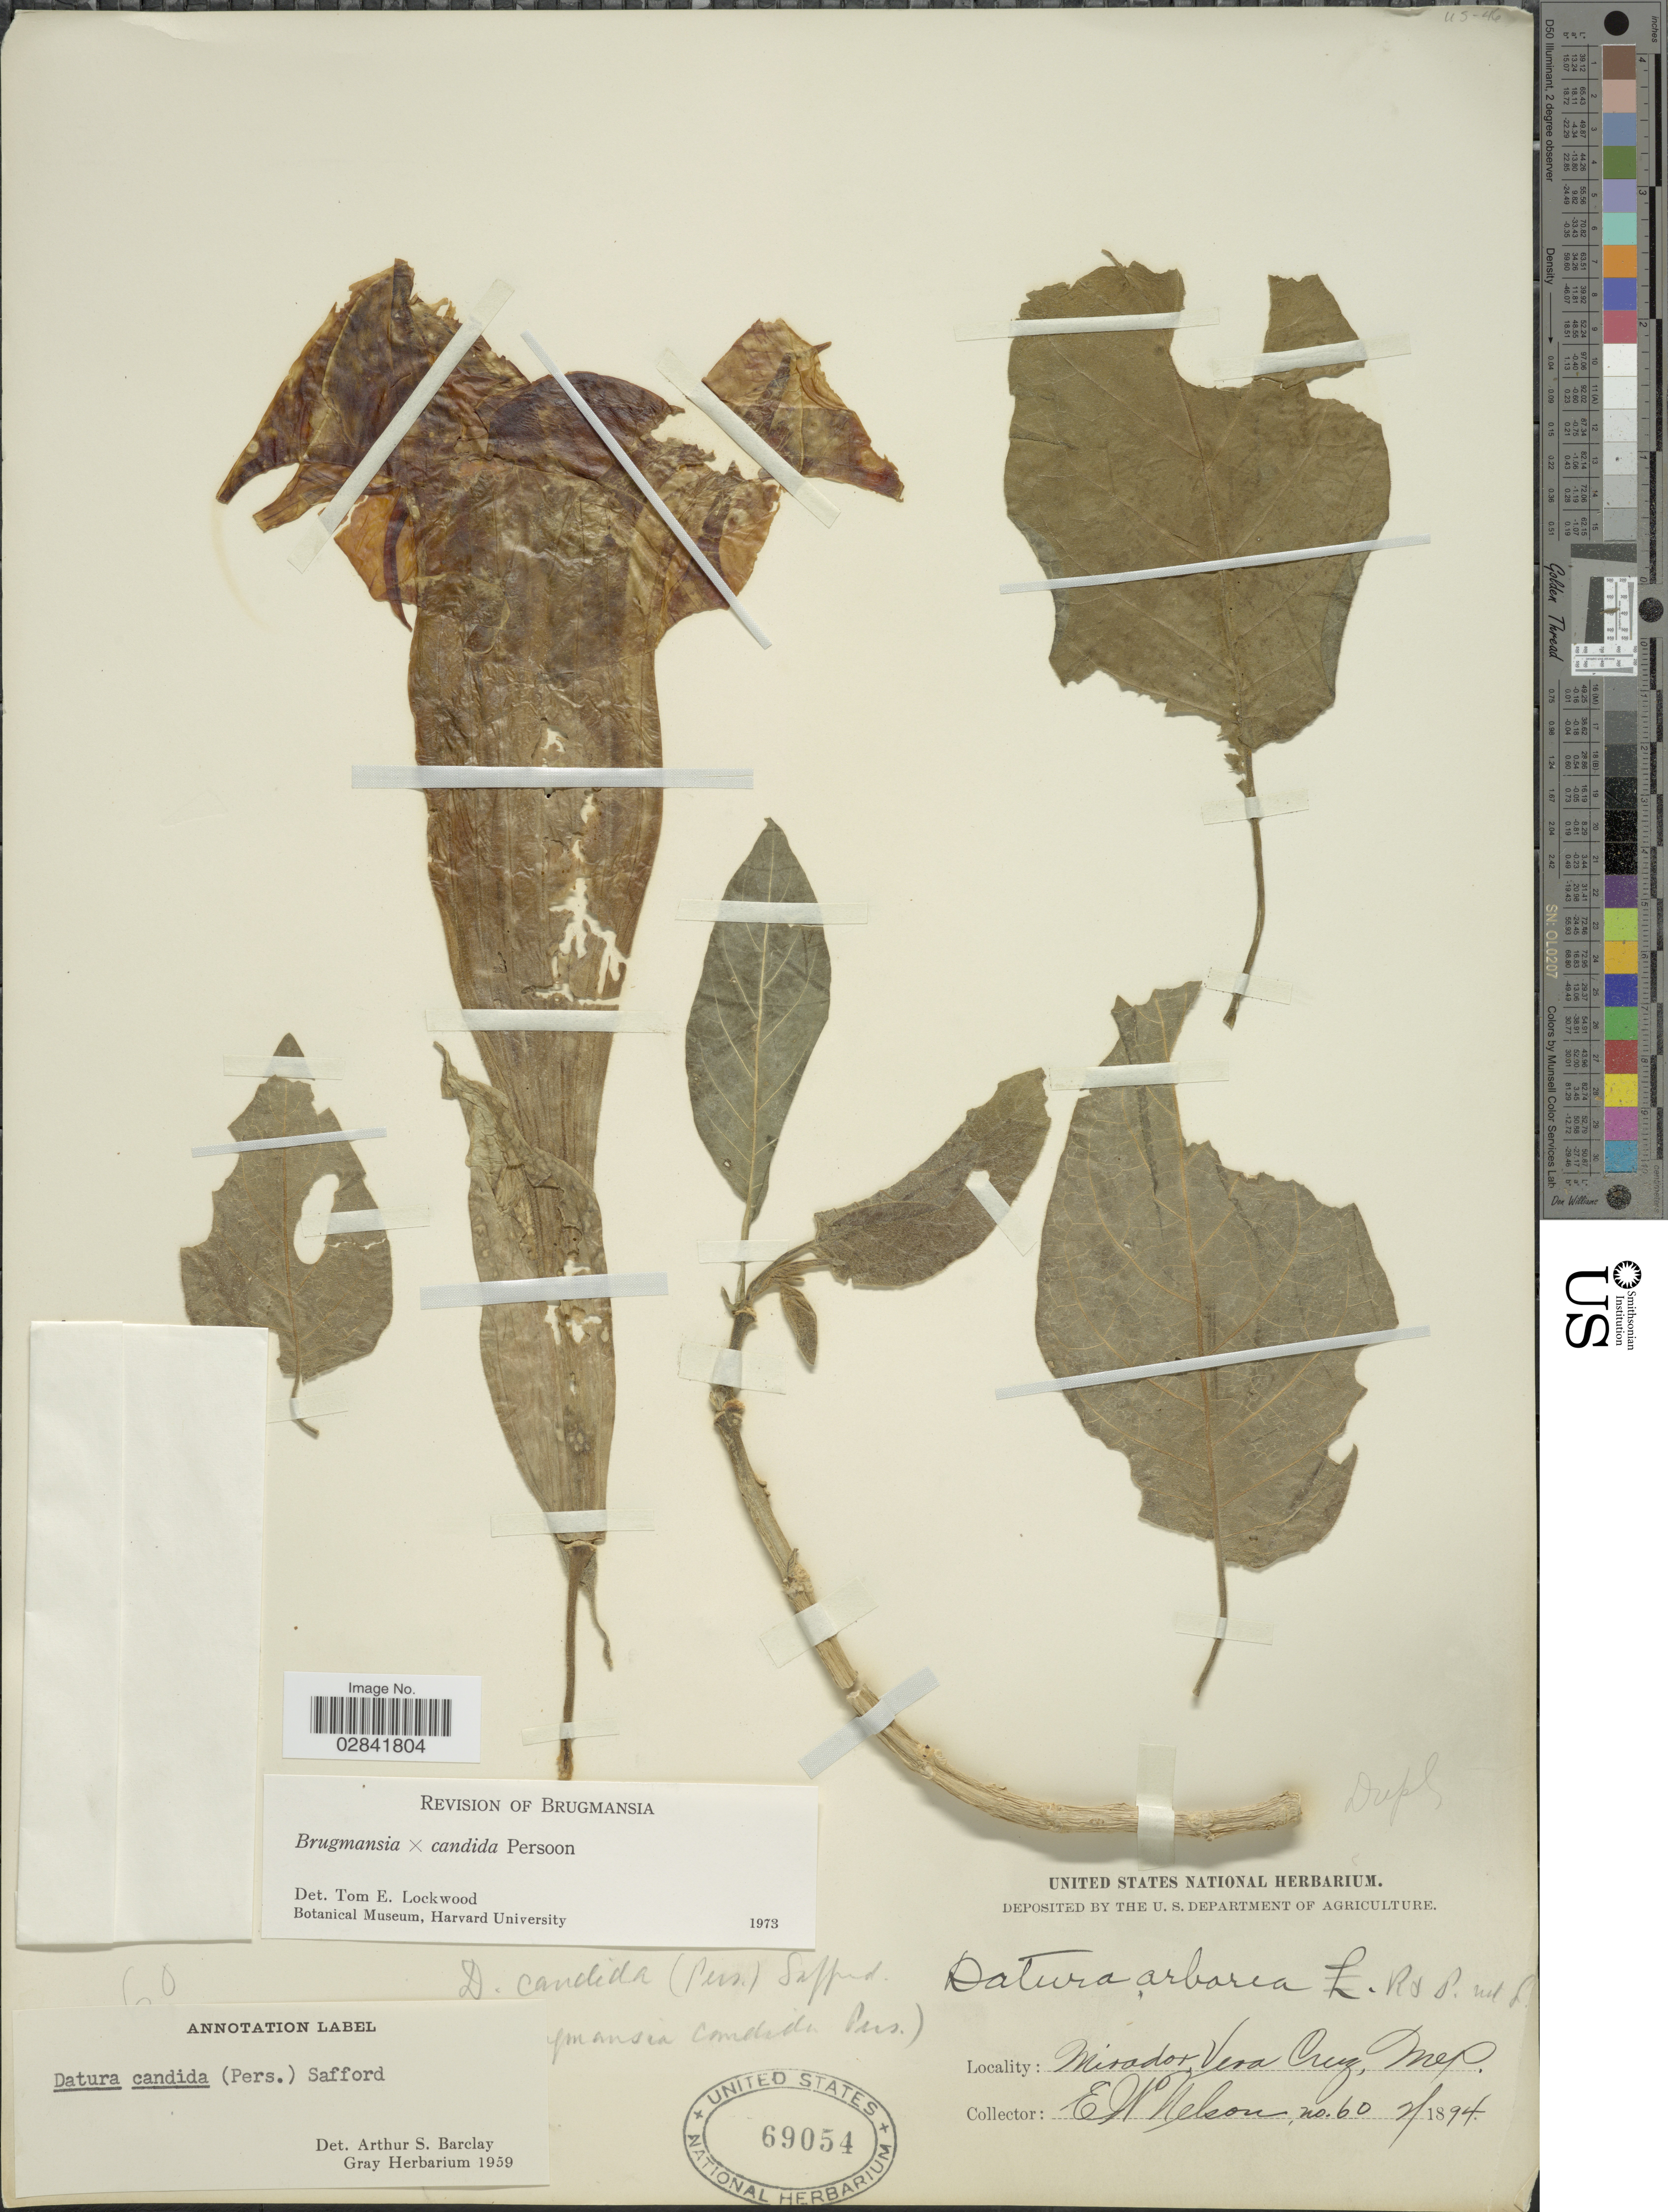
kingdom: Plantae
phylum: Tracheophyta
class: Magnoliopsida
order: Solanales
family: Solanaceae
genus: Brugmansia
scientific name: Brugmansia x candida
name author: Pers.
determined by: Lockwood, T. E.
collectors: E. W. Nelson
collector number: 60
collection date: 1894-02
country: Mexico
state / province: Veracruz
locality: Mirador, Vera Cruz.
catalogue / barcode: US 69054